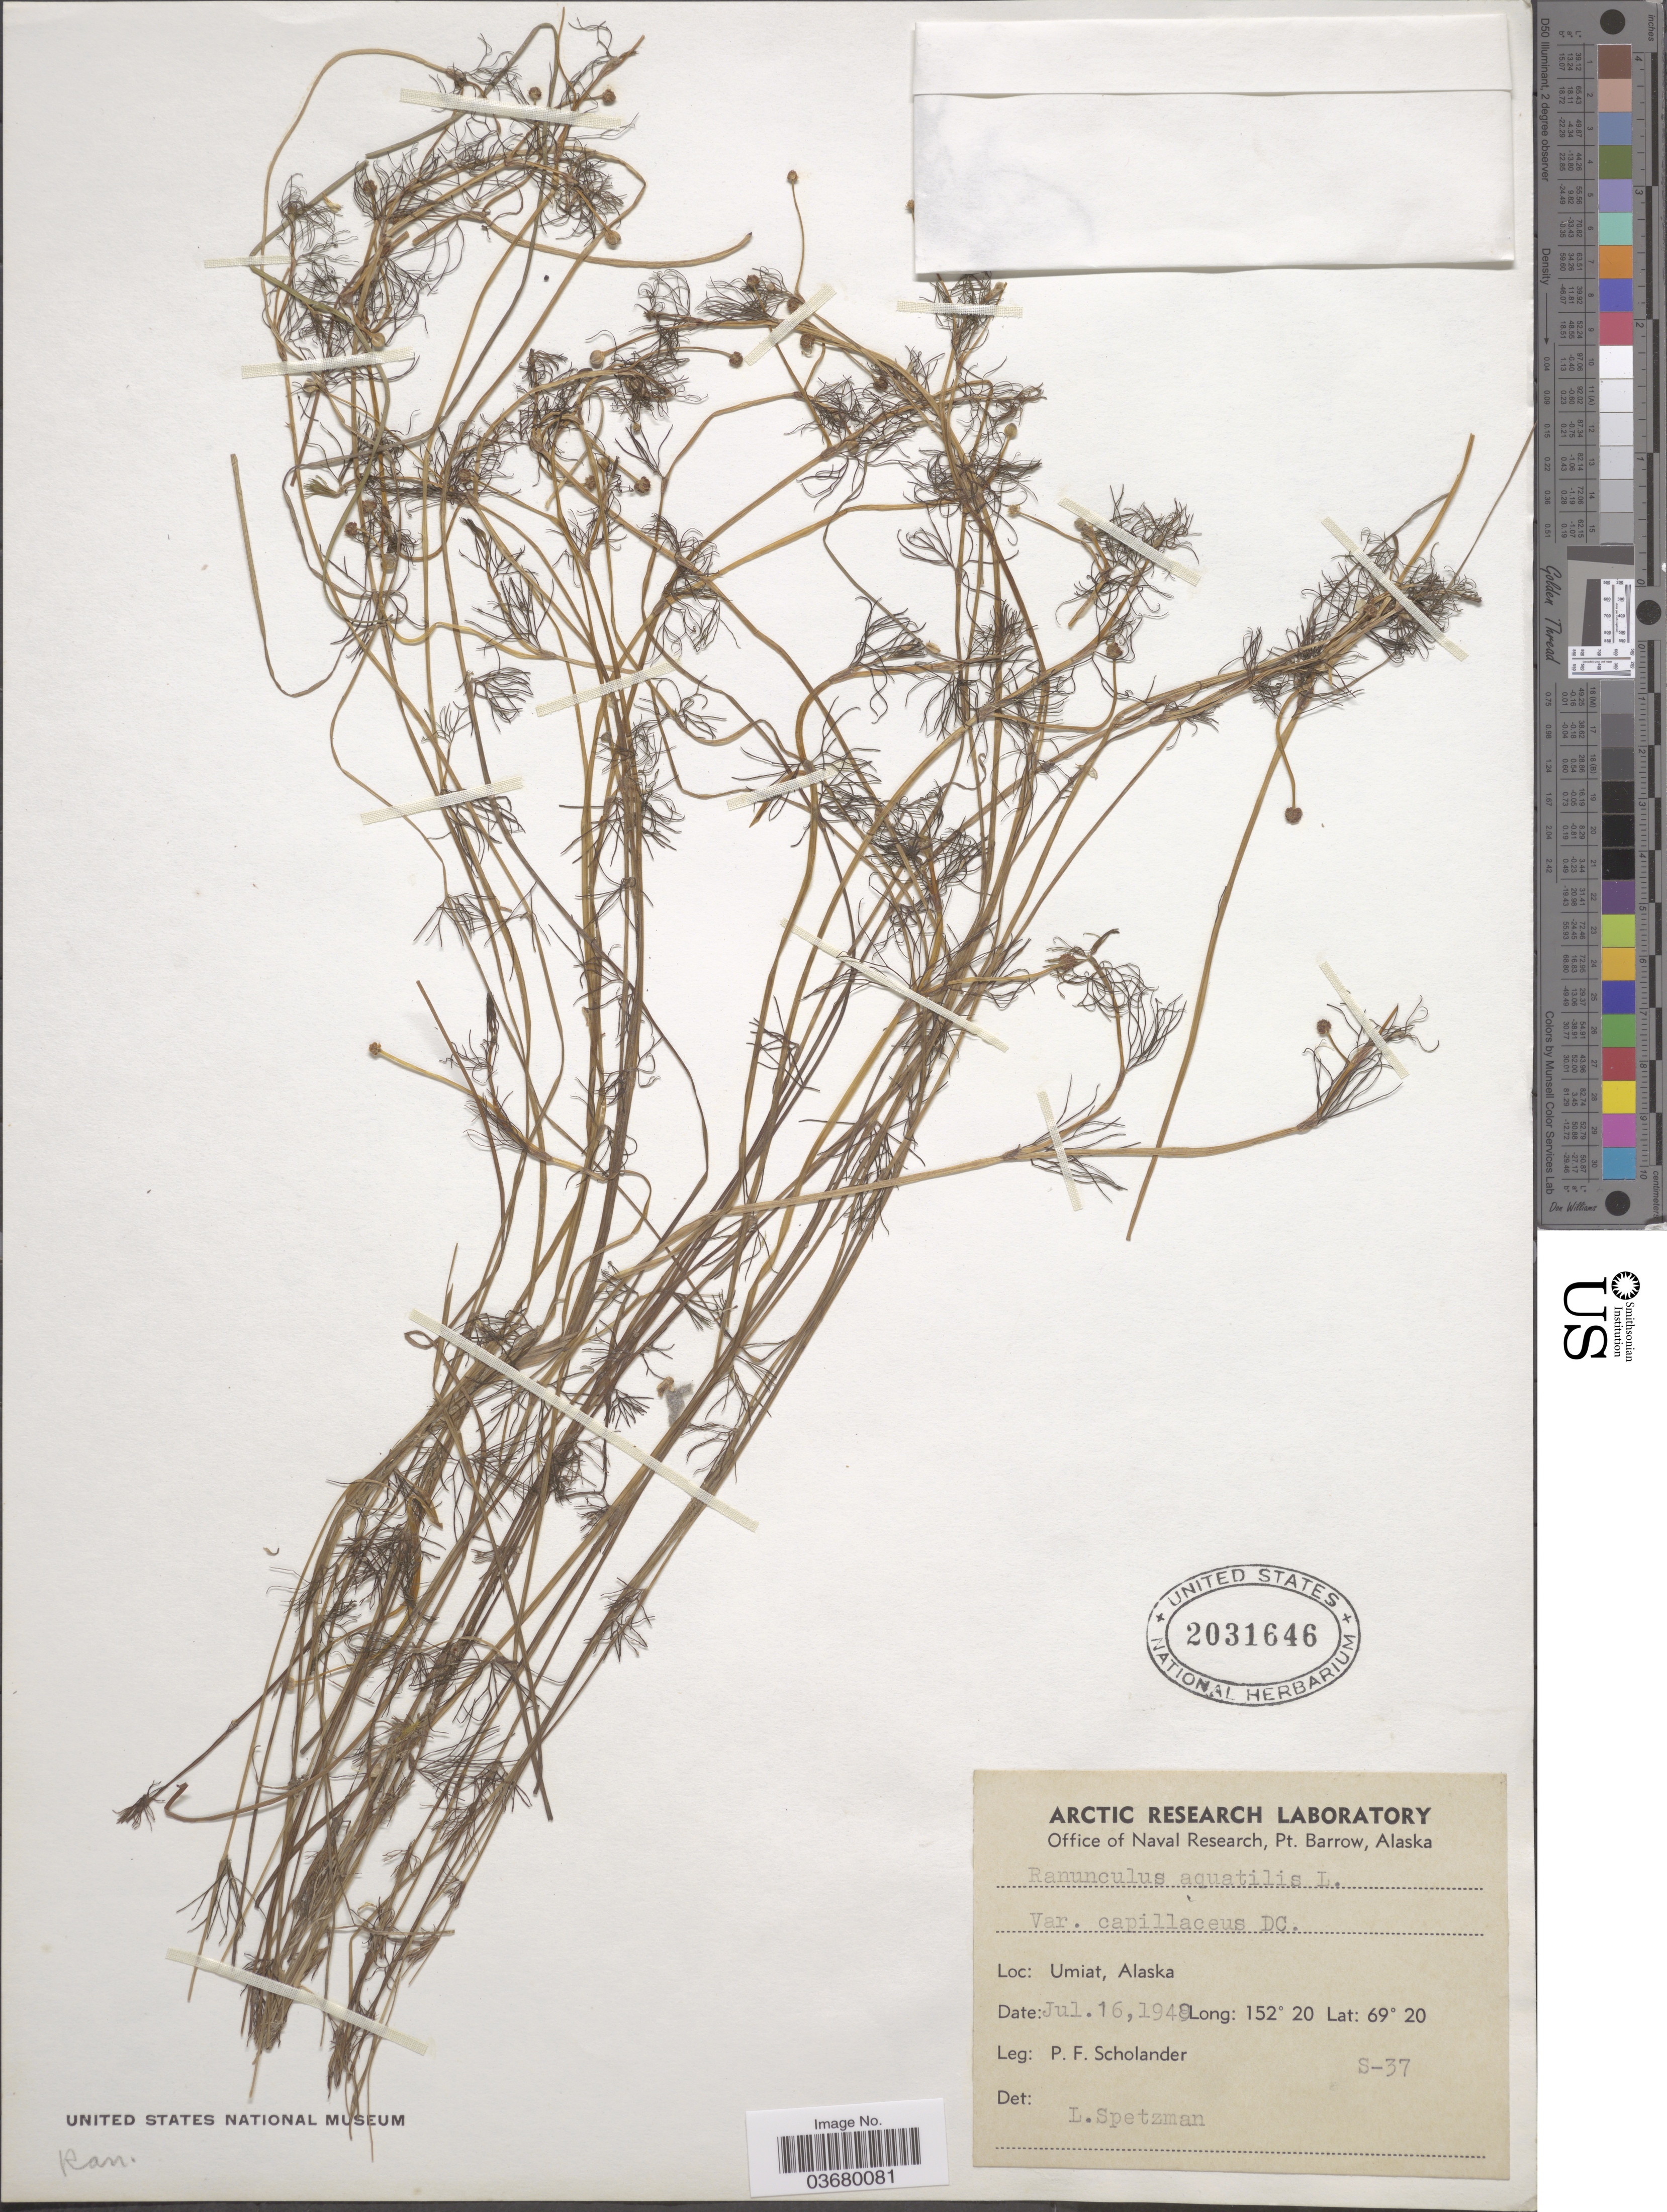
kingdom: Plantae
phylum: Tracheophyta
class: Magnoliopsida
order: Ranunculales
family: Ranunculaceae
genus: Ranunculus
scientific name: Ranunculus subrigidus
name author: W.B. Drew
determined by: Strong, Mark T., (BOT), Smithsonian Institution - National Museum of Natural History (UNITED STATES)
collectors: P. Scholander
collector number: S-37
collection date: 1948-07-16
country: United States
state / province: Alaska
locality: Umiat.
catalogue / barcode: US 2031646